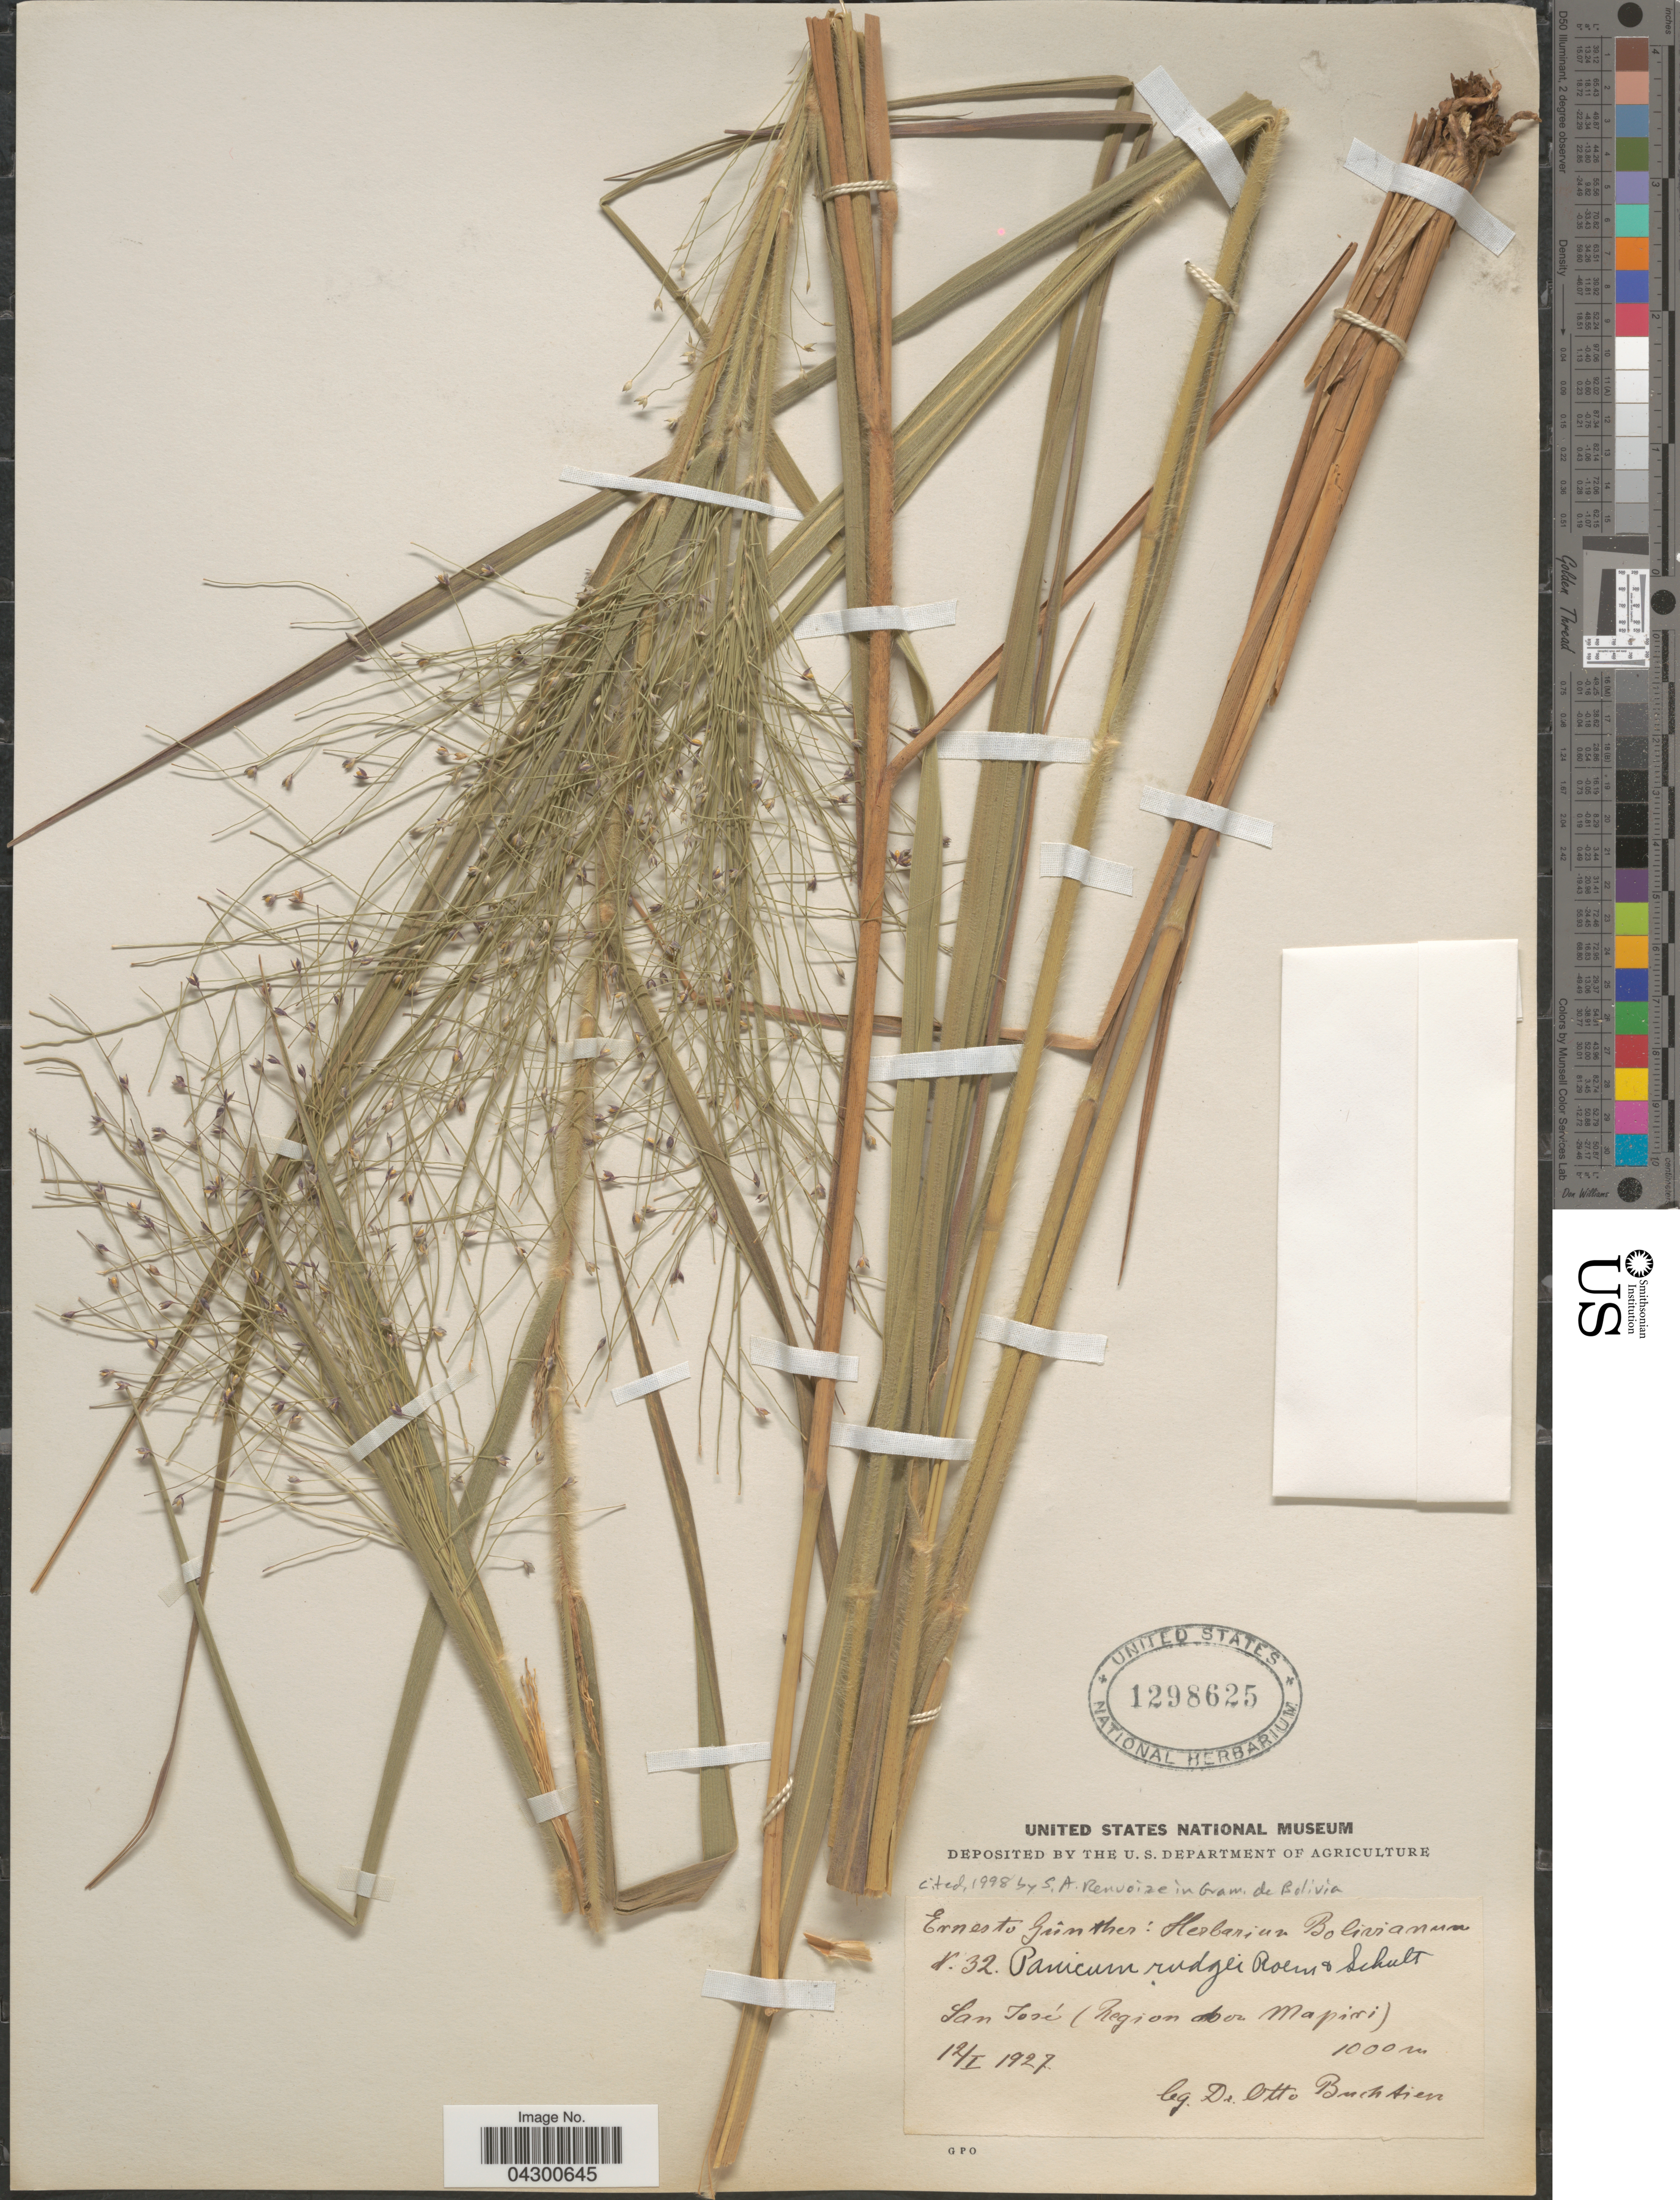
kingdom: Plantae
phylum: Tracheophyta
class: Liliopsida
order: Poales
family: Poaceae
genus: Panicum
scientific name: Panicum rudgei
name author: Roem. & Schult.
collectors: O. Buchtien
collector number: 32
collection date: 1927-01-12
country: Bolivia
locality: San José (Region des Mapiri).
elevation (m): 1000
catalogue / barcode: US 1298625